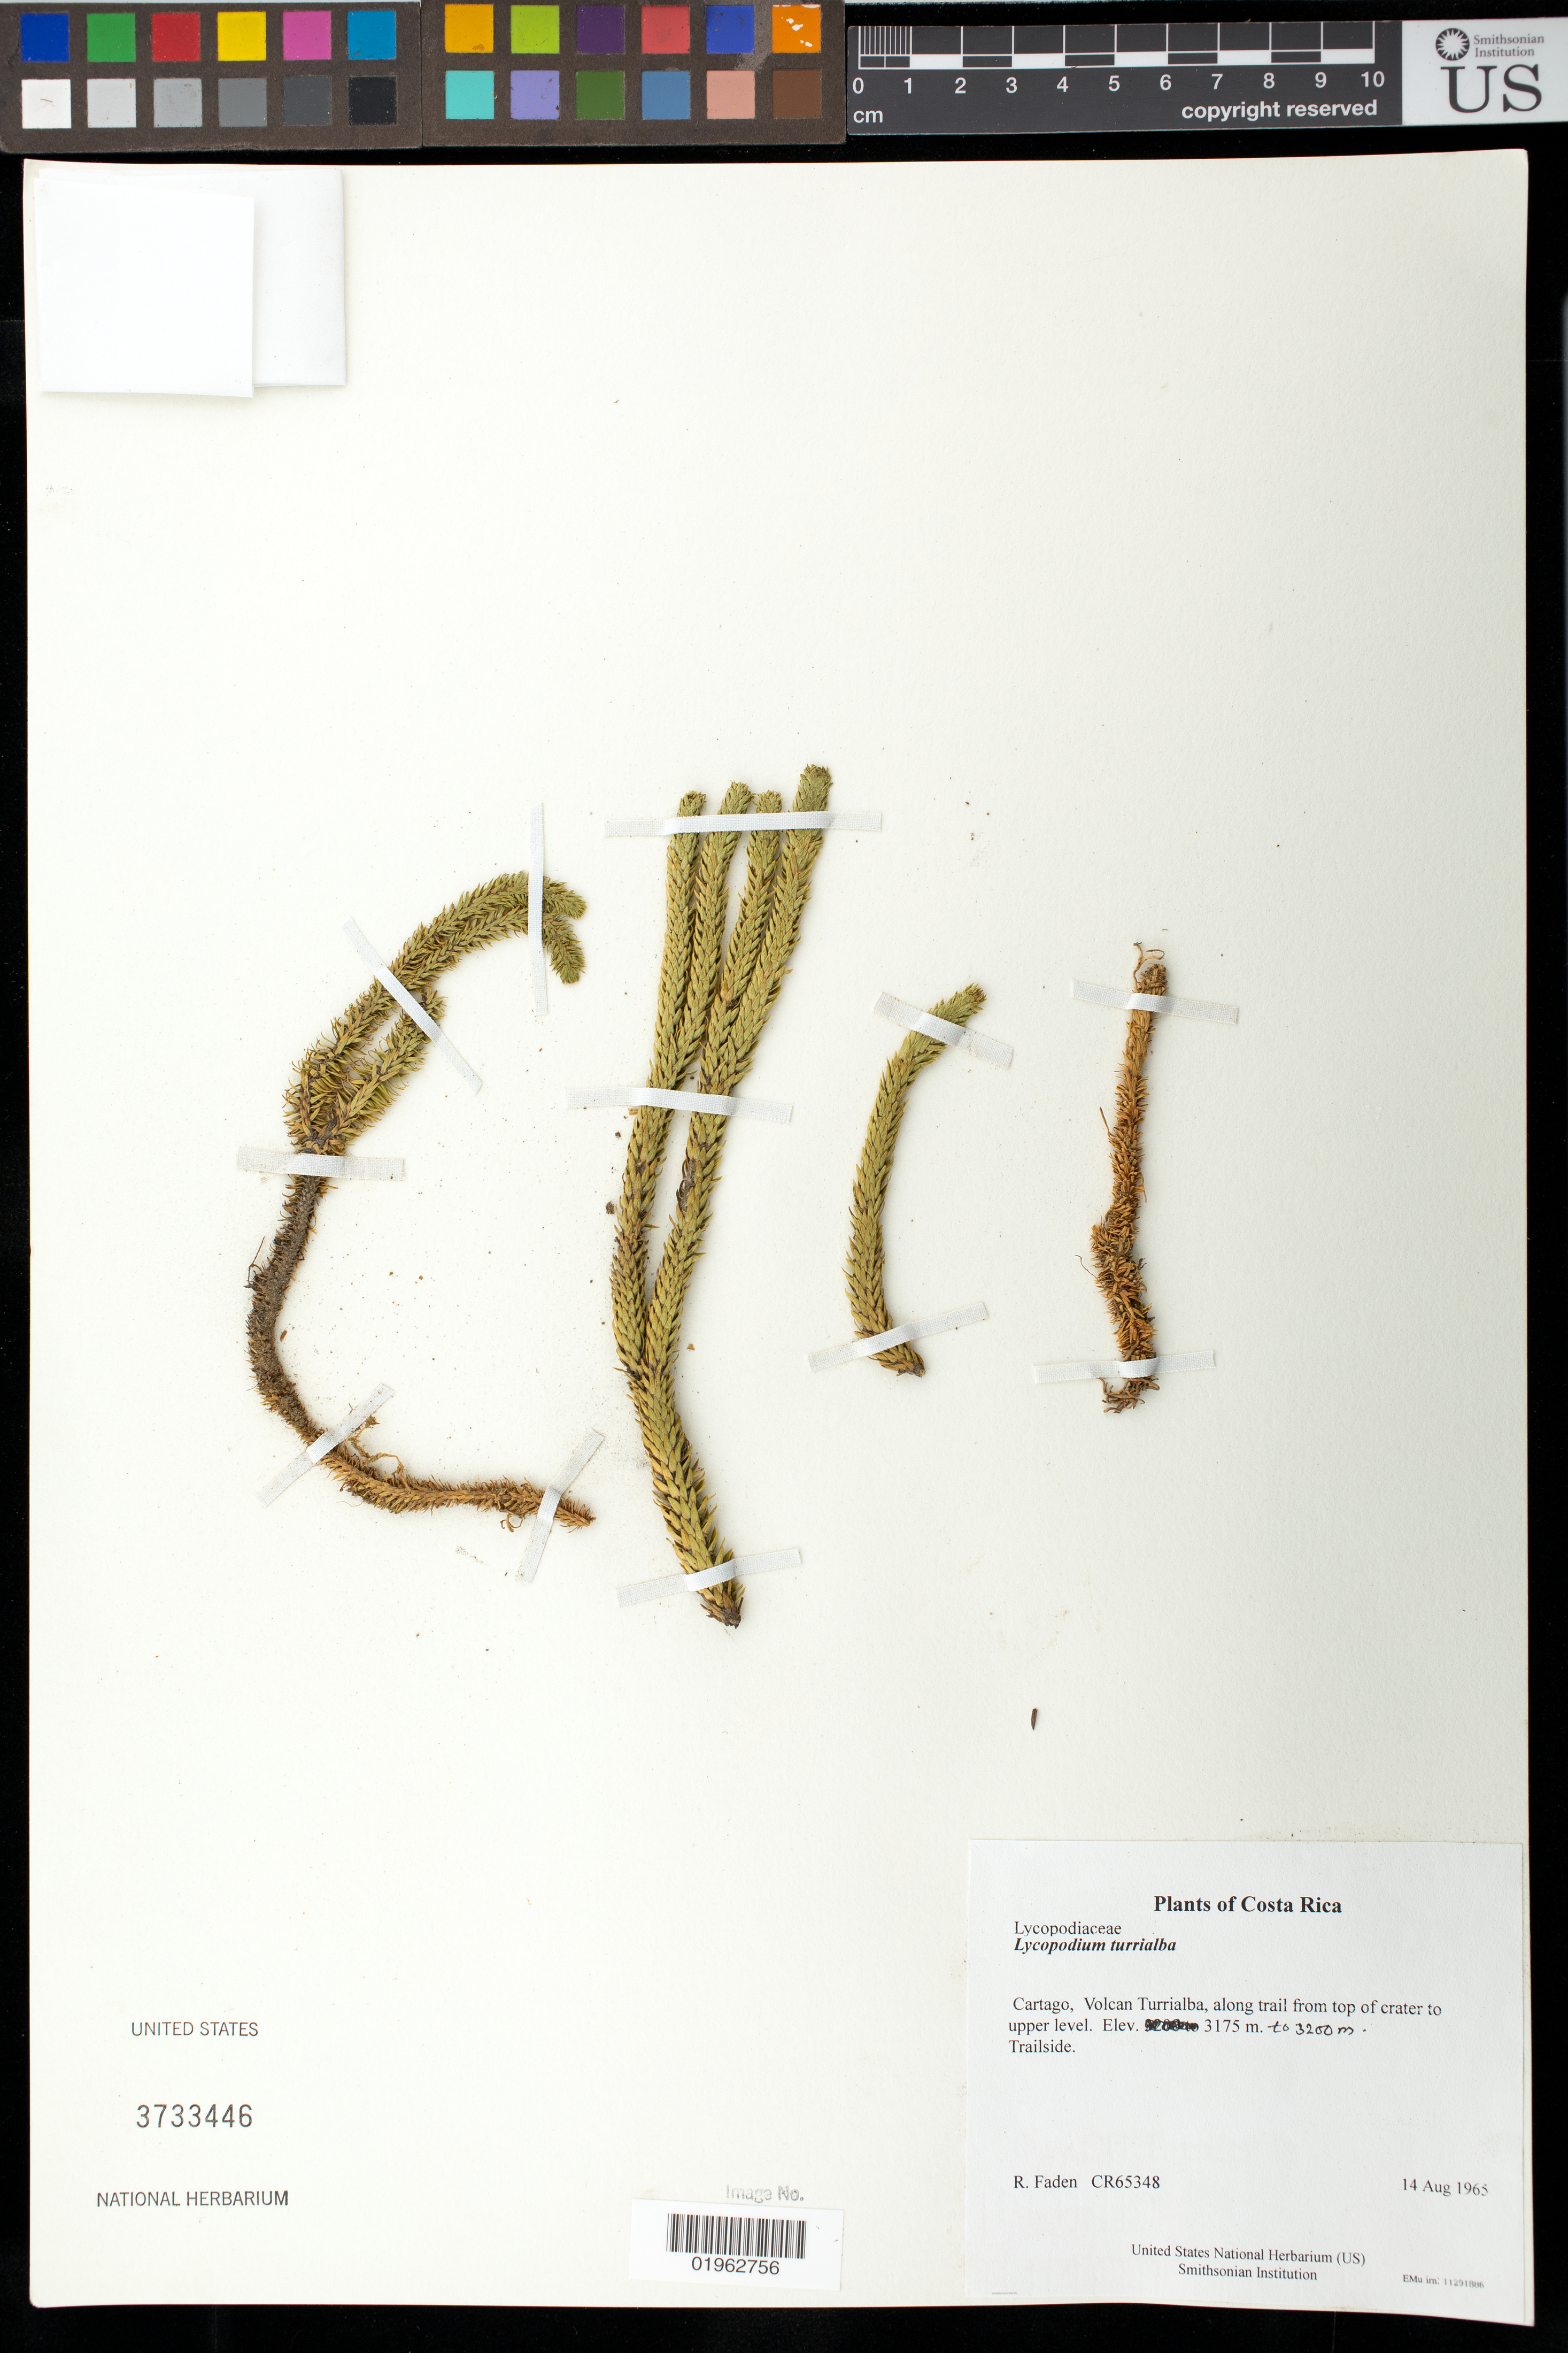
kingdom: Plantae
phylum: Tracheophyta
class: Lycopodiopsida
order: Lycopodiales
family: Lycopodiaceae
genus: Huperzia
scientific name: Huperzia sp.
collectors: R. B. Faden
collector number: CR65348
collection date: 1965-08-14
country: Costa Rica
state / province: Cartago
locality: Volcan Turrialba, along trail from top of crater to upper level.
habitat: Trailside.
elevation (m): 3175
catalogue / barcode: US 3733446